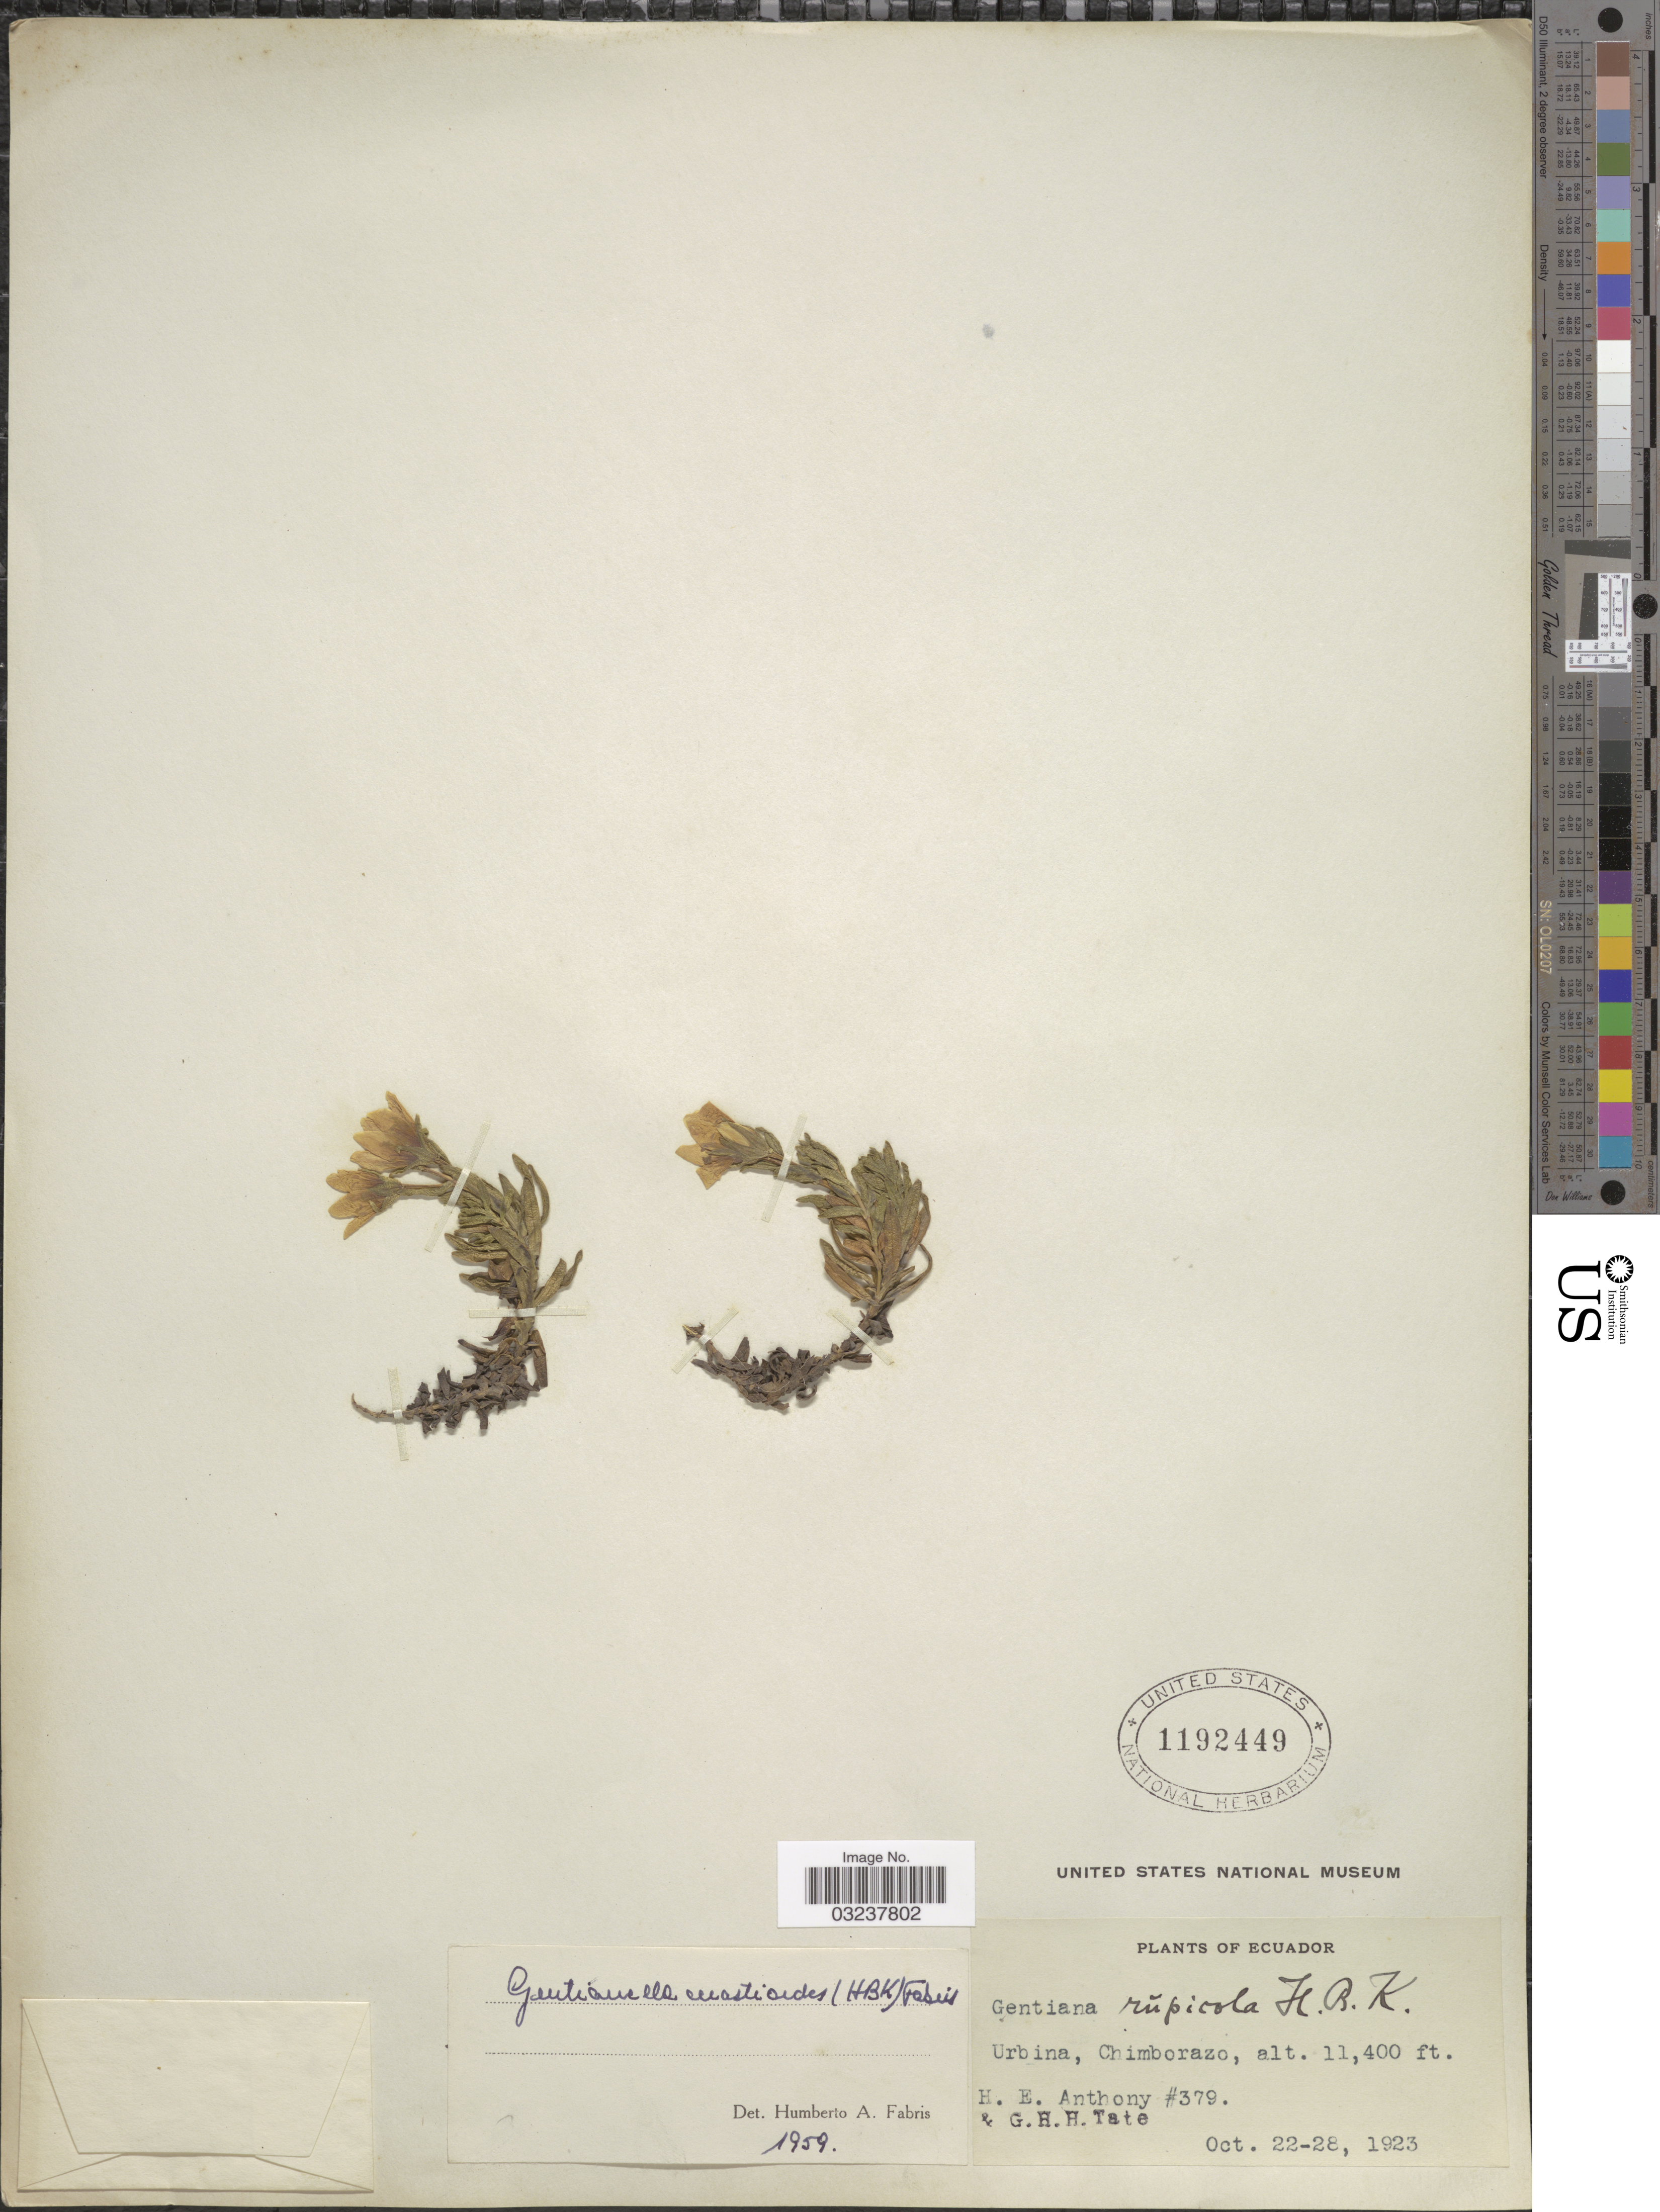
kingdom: Plantae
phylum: Tracheophyta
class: Magnoliopsida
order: Gentianales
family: Gentianaceae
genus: Gentianella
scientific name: Gentianella cerastioides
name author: (Kunth) Fabris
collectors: H. E. Anthony & G. H. H.Tate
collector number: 379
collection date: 1923-10-22/1923-10-28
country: Ecuador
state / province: Chimborazo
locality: Urbina.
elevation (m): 3475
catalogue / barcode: US 1192449